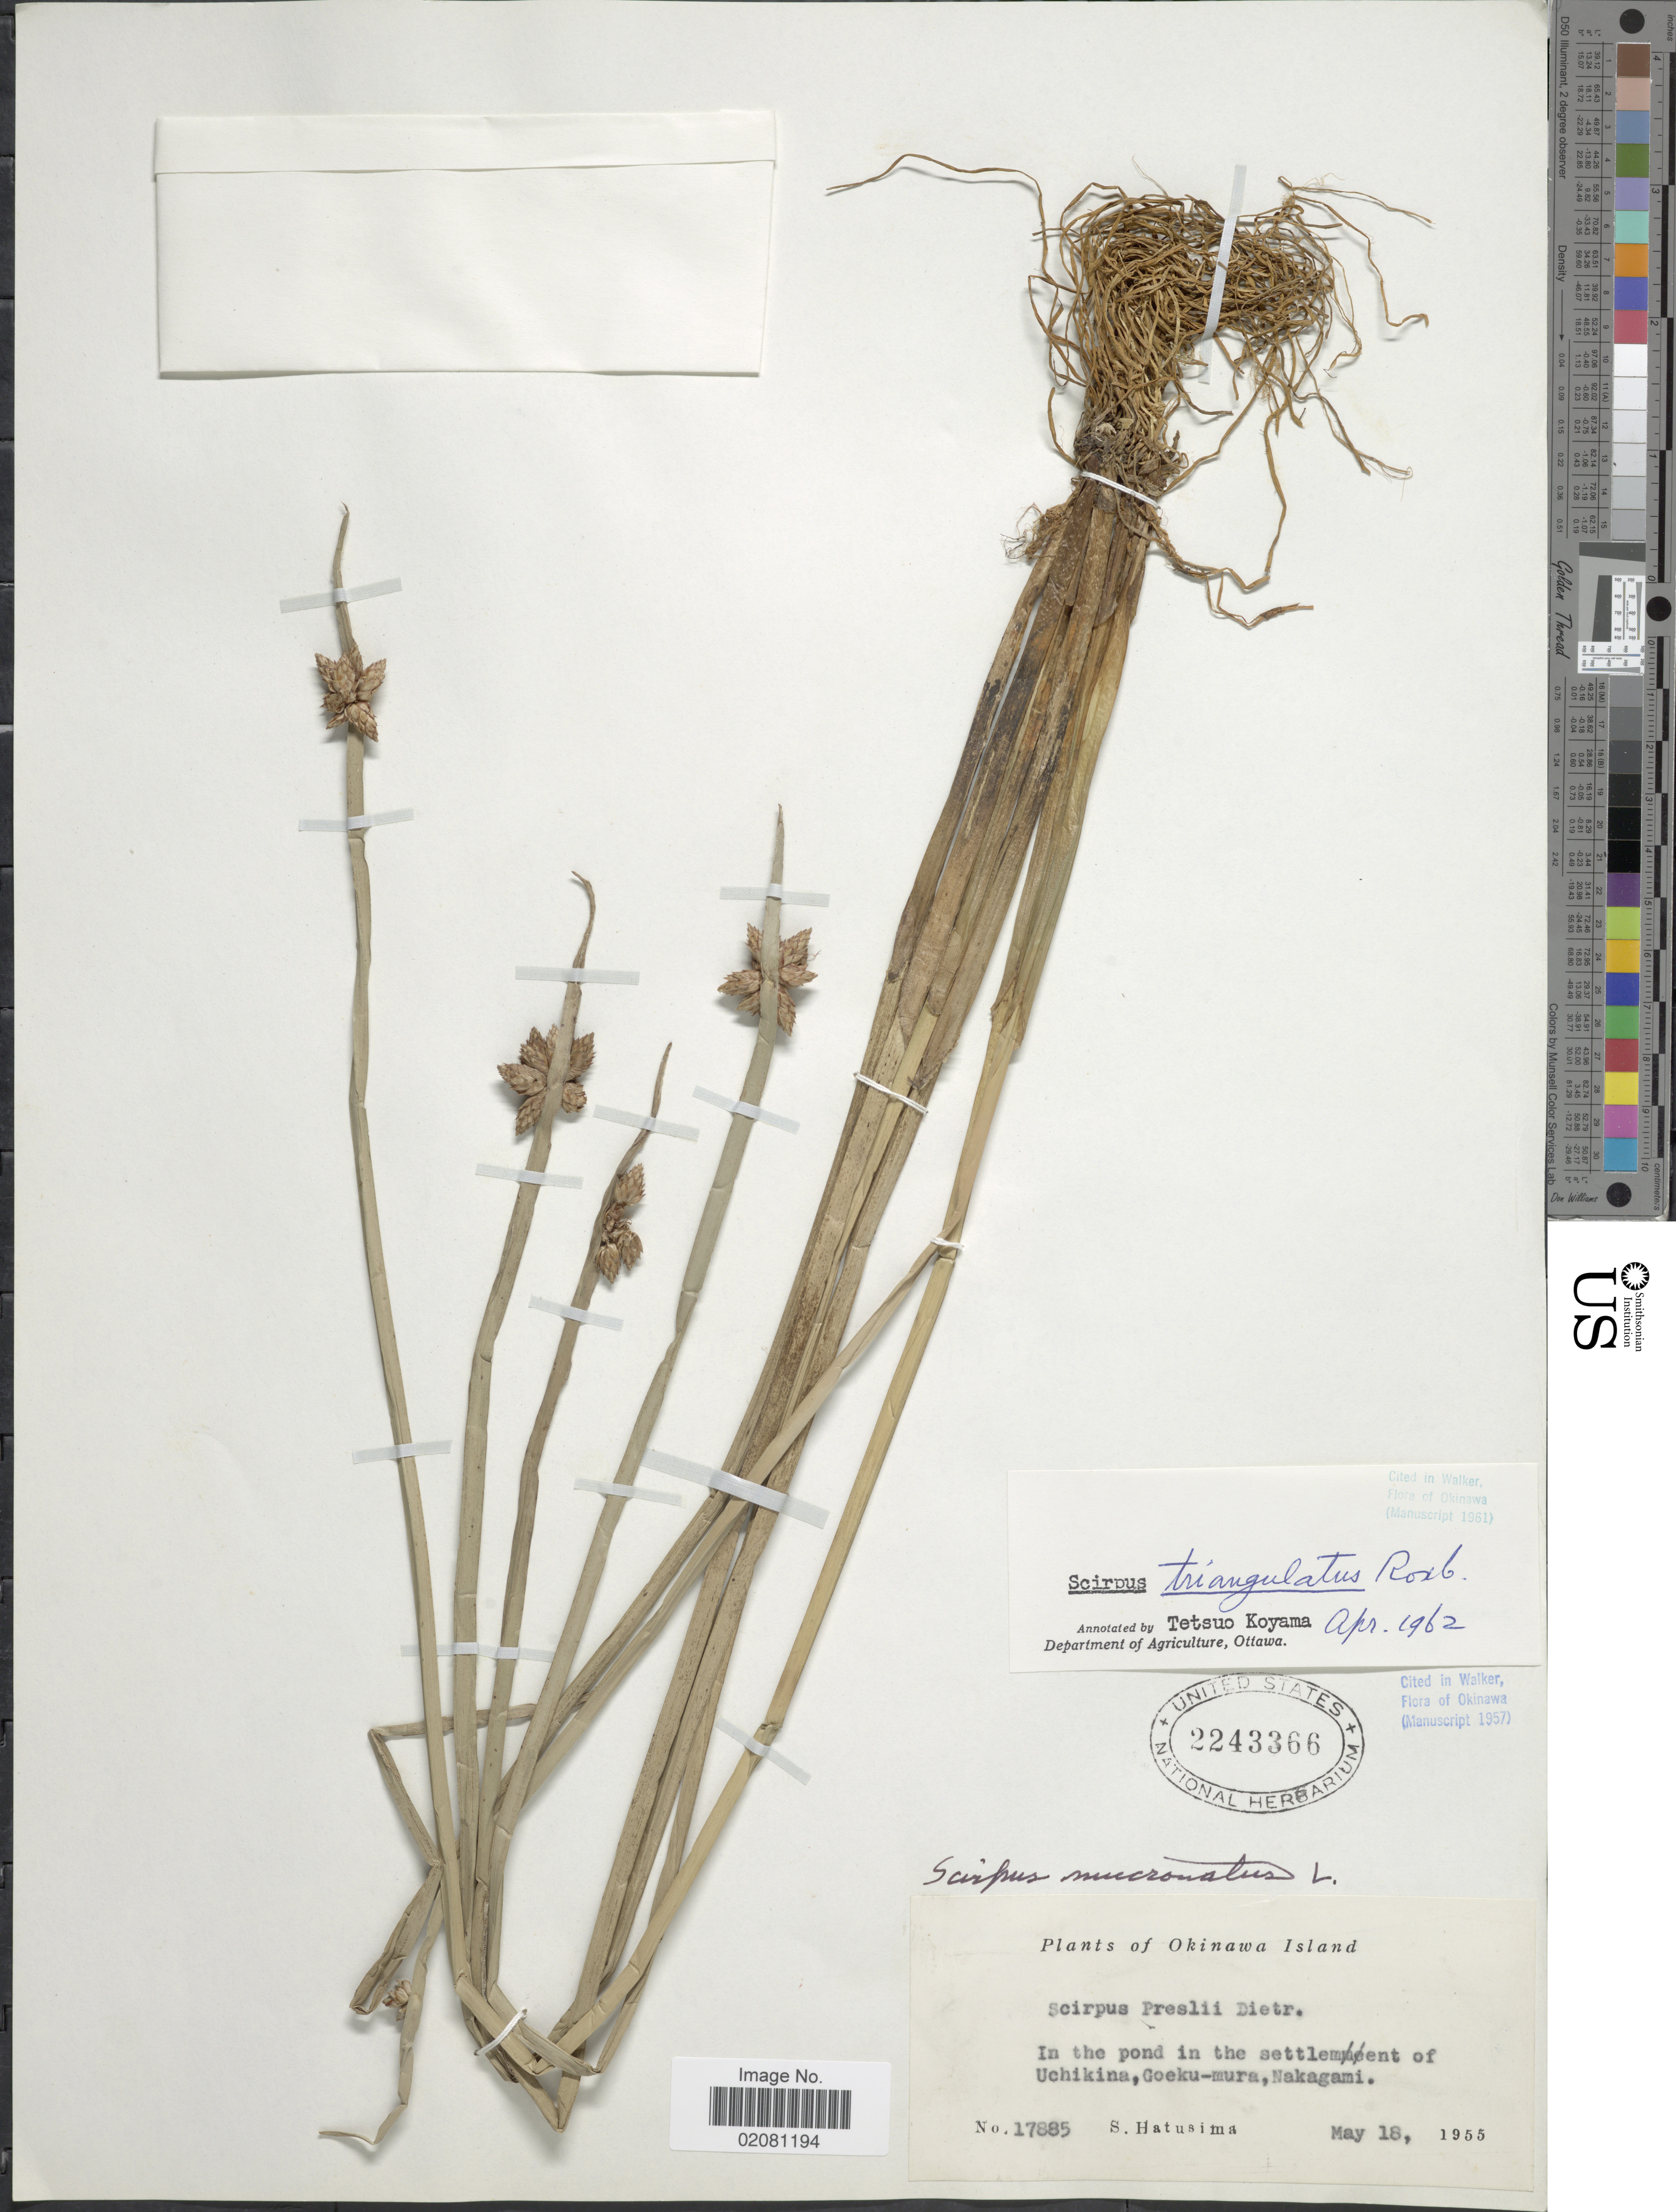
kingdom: Plantae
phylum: Tracheophyta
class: Liliopsida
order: Poales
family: Cyperaceae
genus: Schoenoplectus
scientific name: Schoenoplectus triangulatus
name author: (Roxb.) Soják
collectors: S. Hatusima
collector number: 17885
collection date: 1955-05-18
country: Japan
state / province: Okinawa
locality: In the pond in the settlement of Uchikina, Goeku-mura, Nakagami.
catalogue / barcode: US 2243366